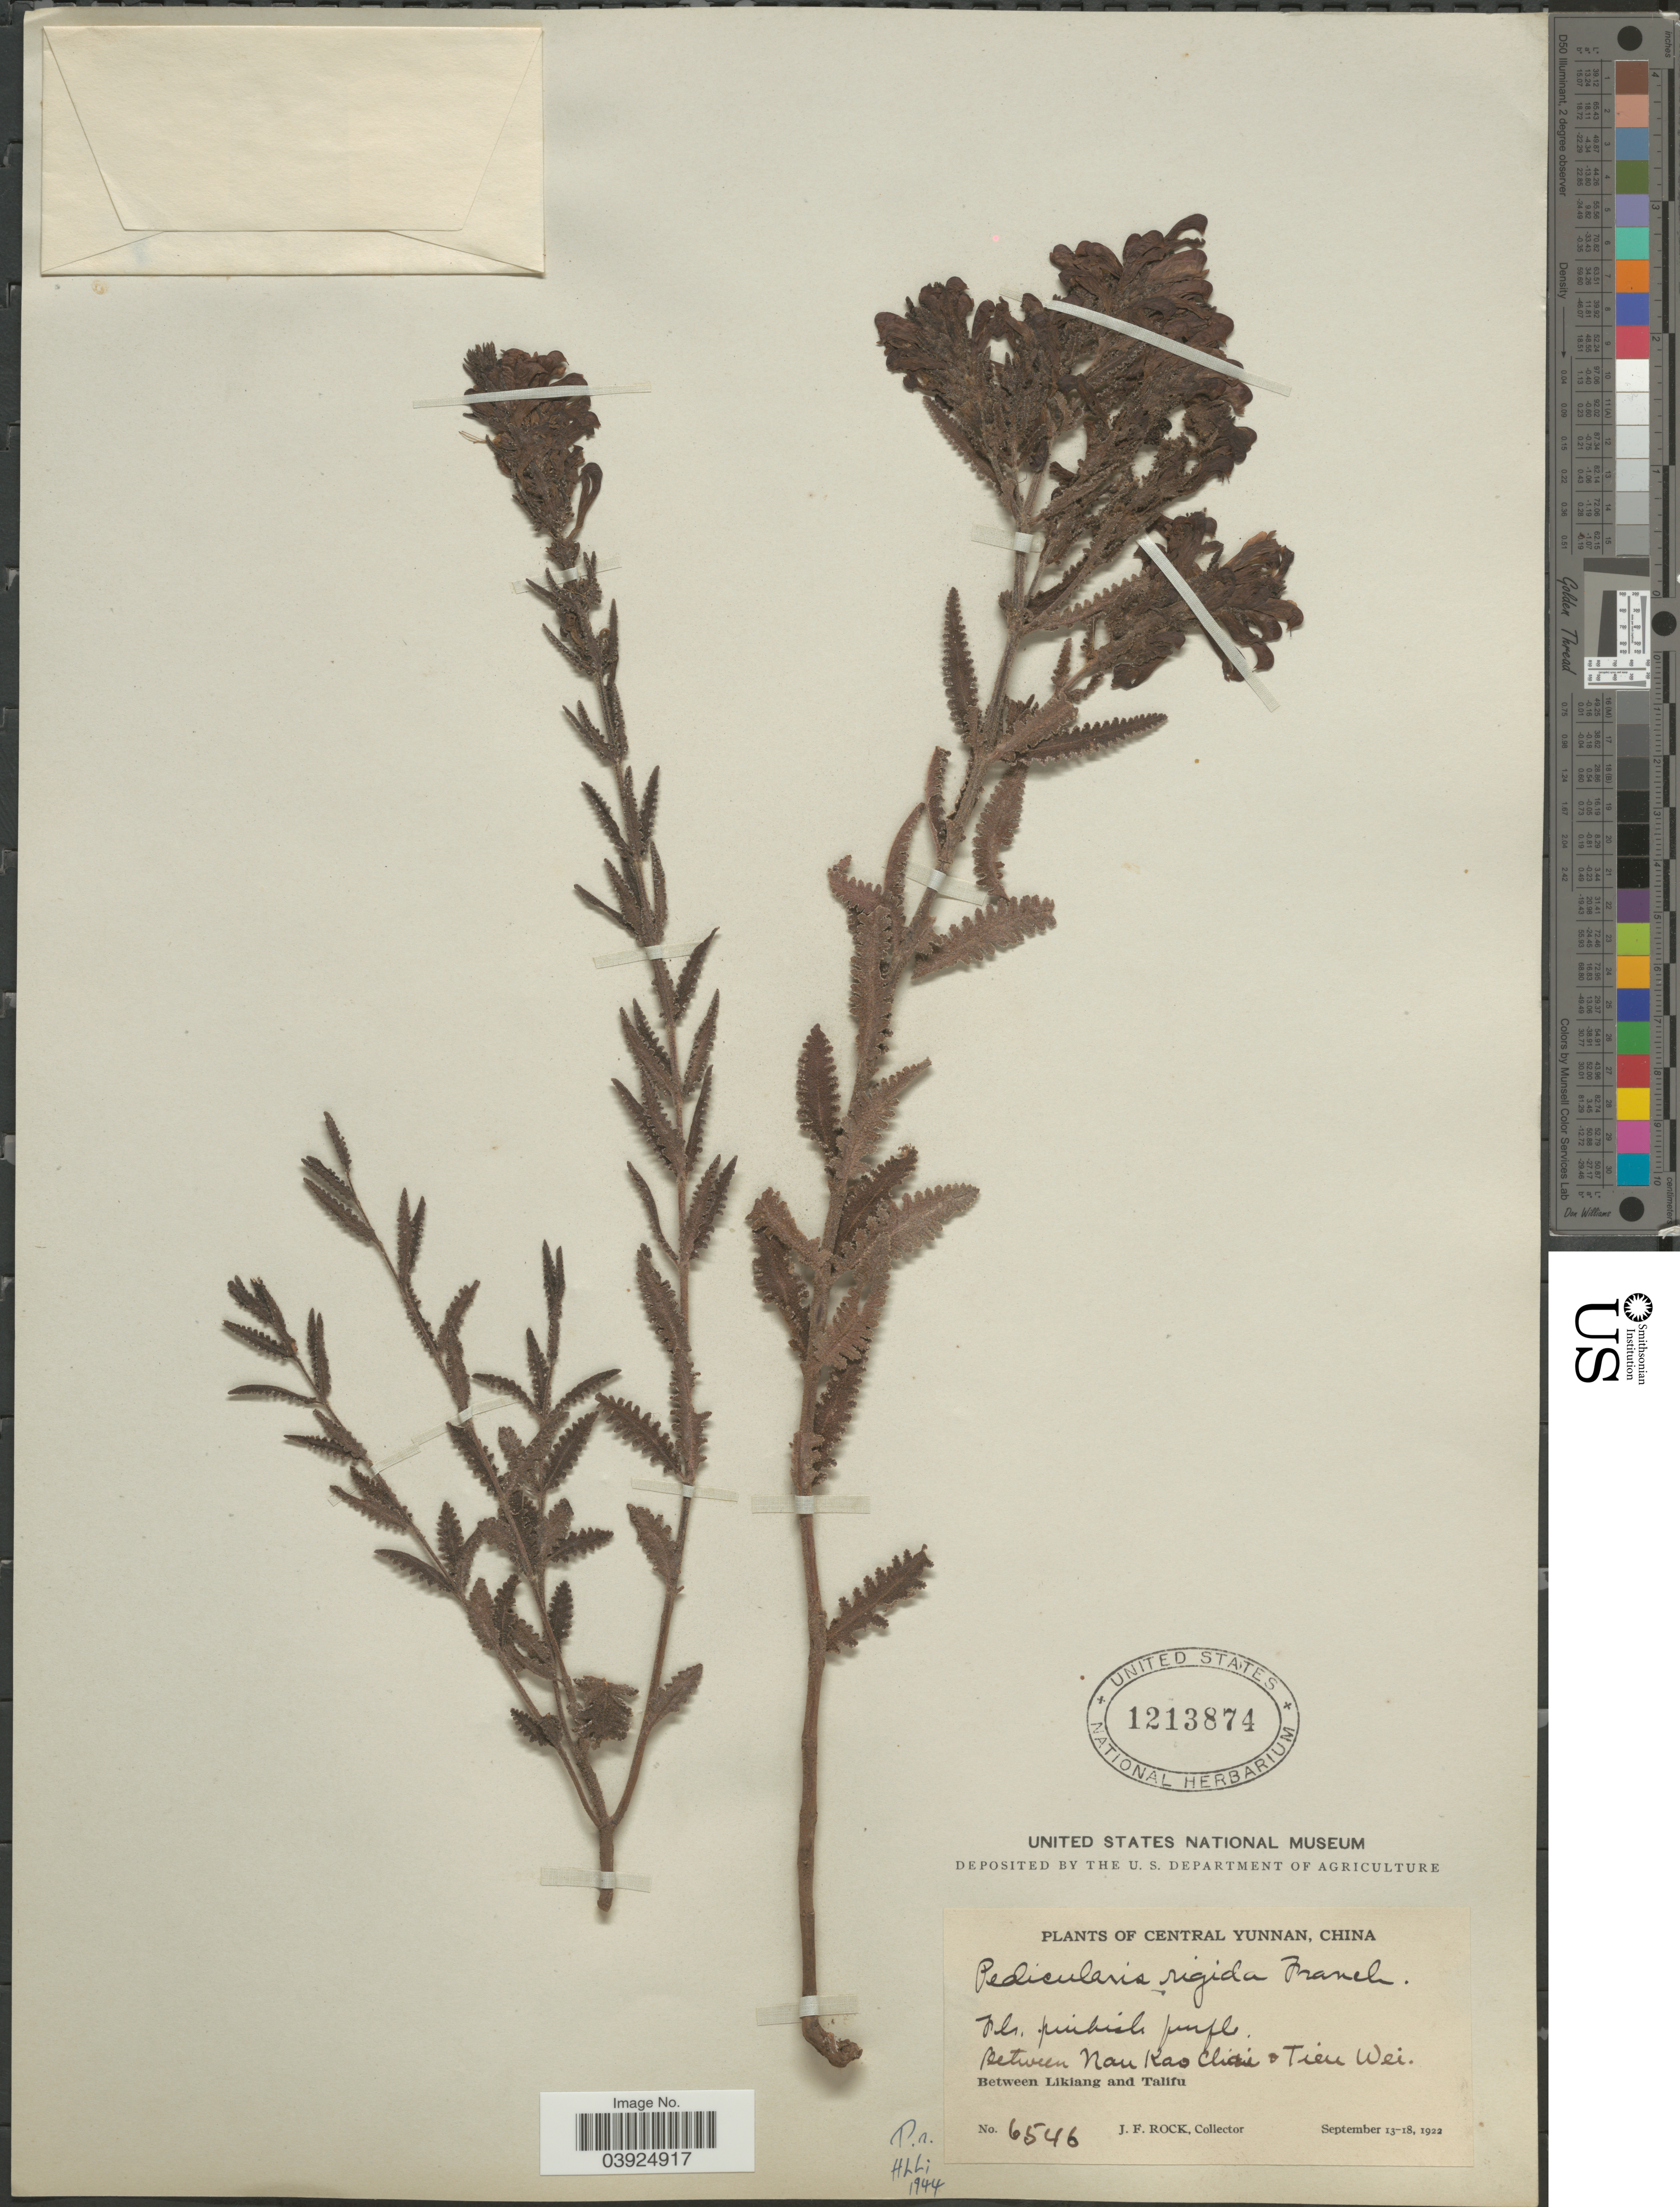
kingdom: Plantae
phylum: Tracheophyta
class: Magnoliopsida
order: Lamiales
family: Orobanchaceae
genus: Pedicularis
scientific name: Pedicularis rigida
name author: Franch. ex Maxim.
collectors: J. Rock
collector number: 6546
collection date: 1922-09-13/1922-09-18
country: China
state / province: Yunnan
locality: Central Yunnan. Between Nau Kao Cli [illegible text]- Tieu Wei. Between Likiang and Talifu.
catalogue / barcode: US 1213874